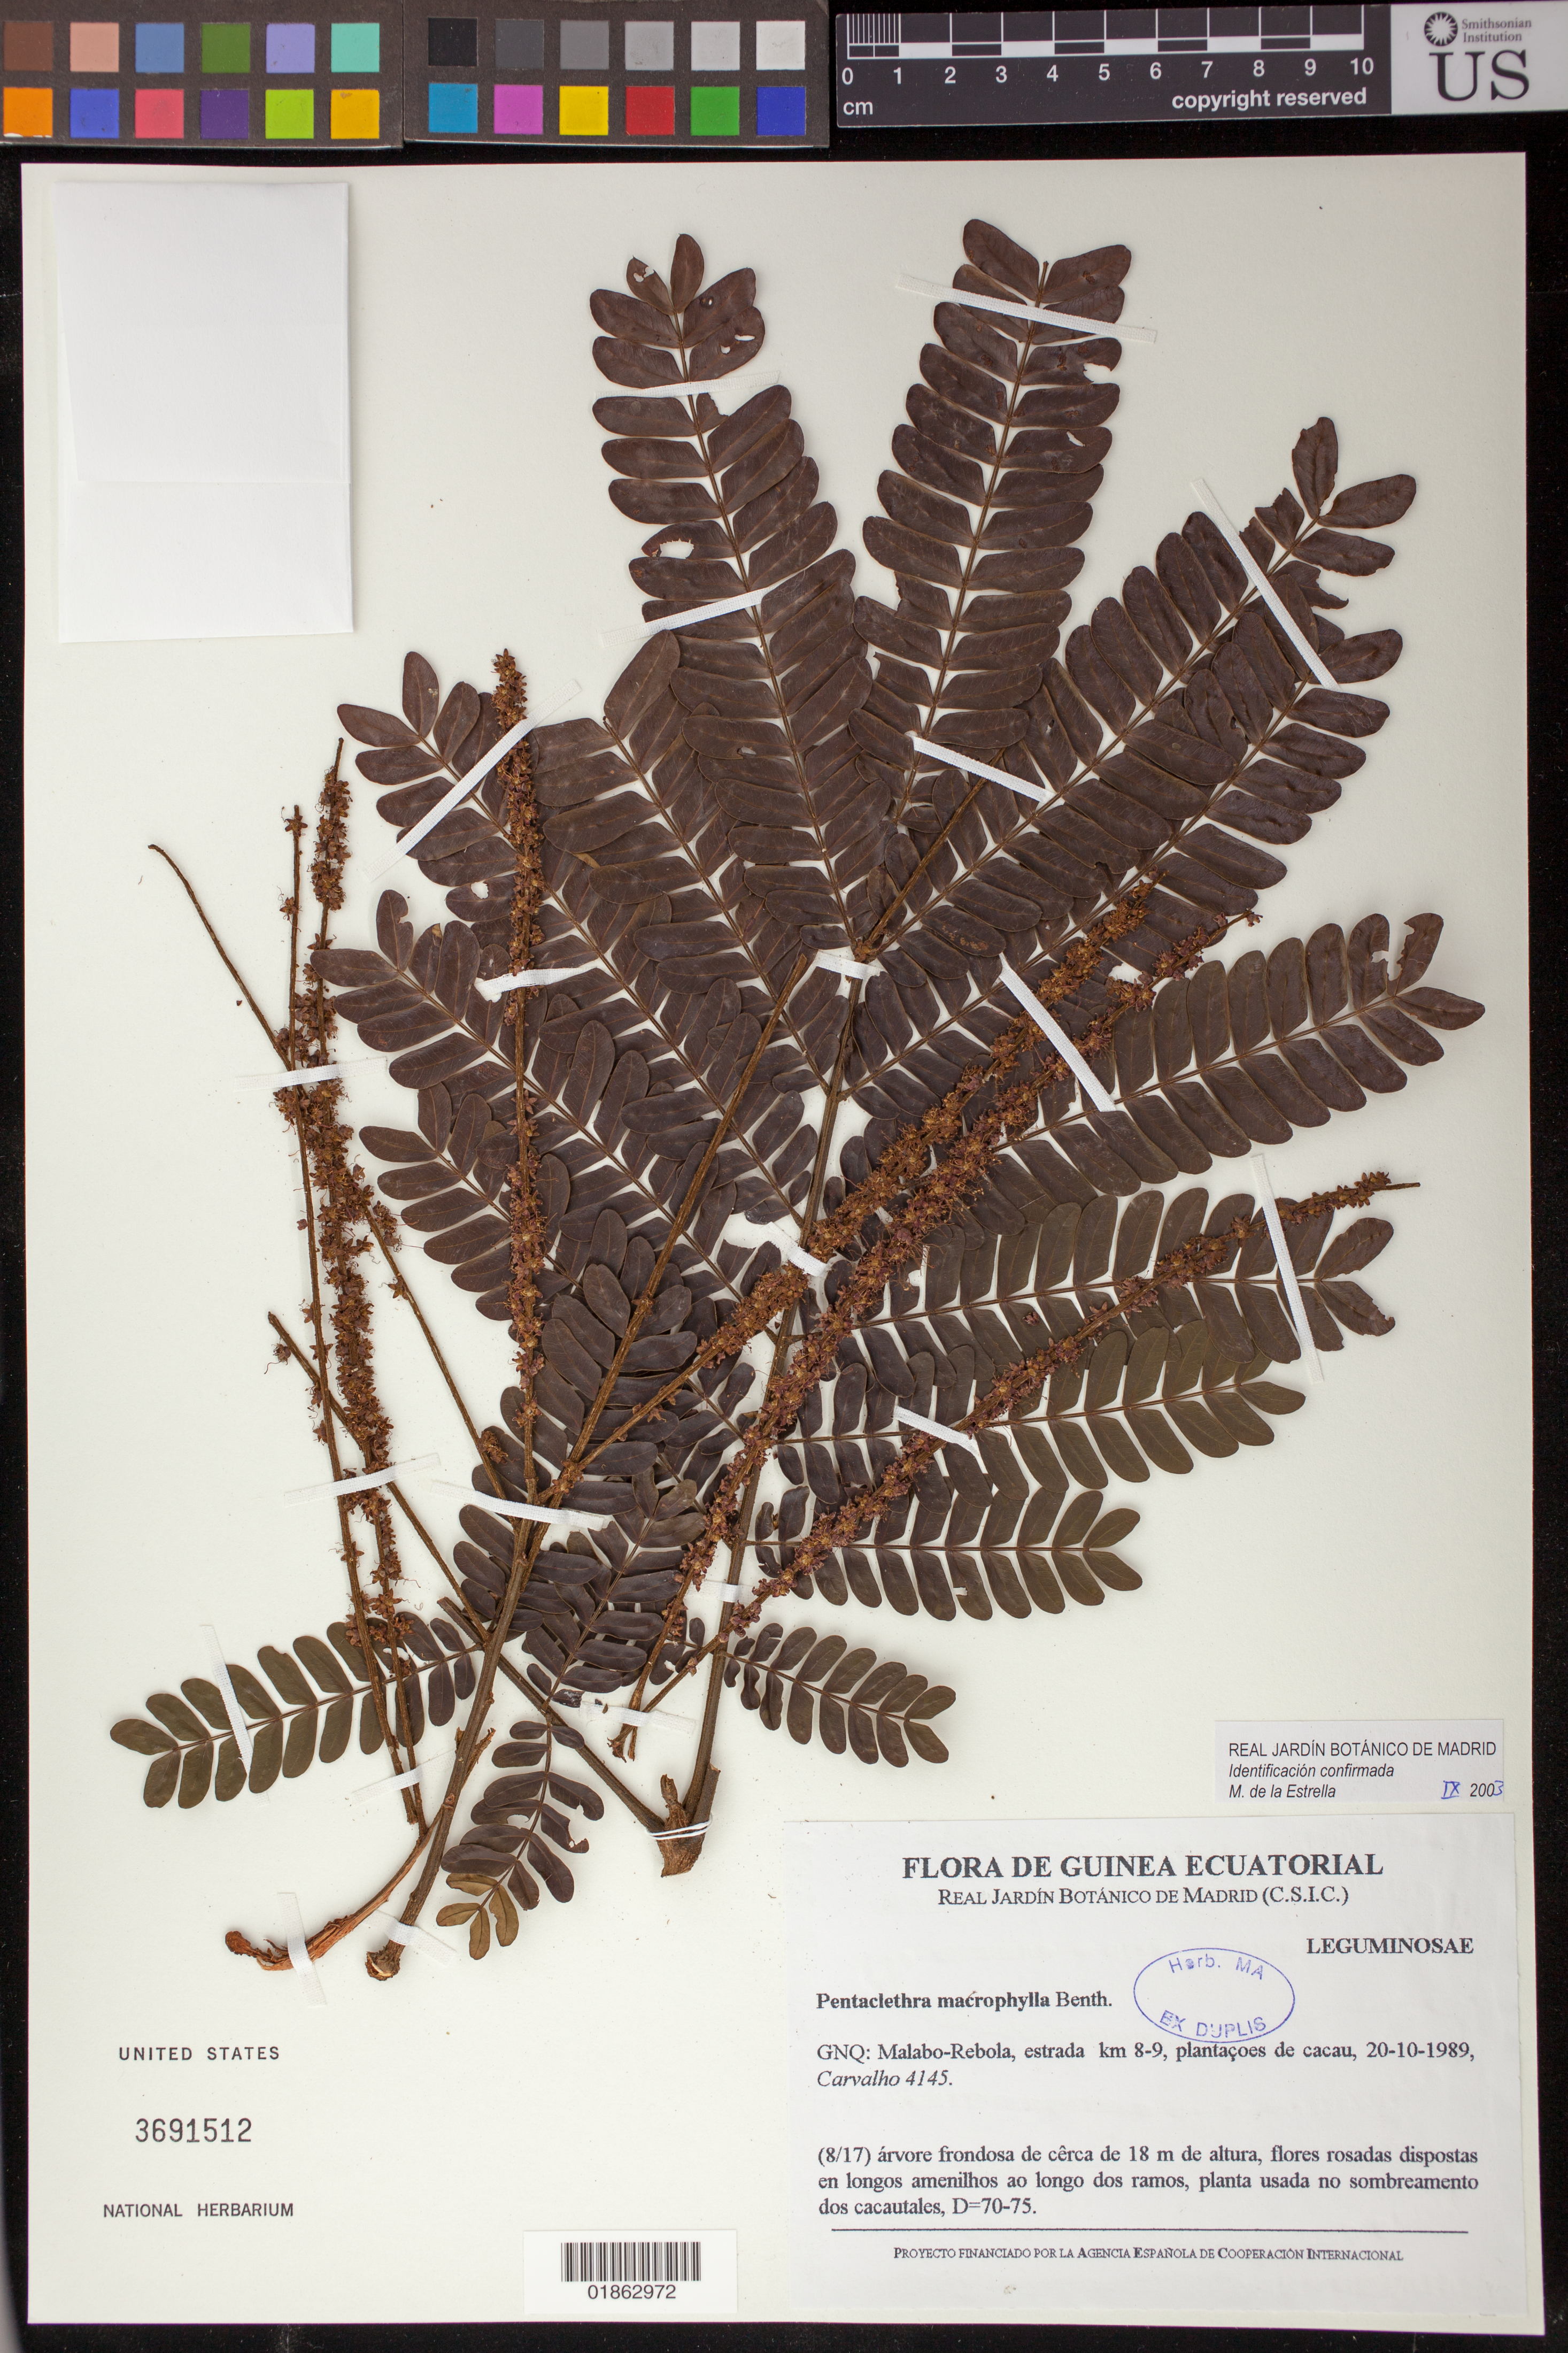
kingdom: Plantae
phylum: Tracheophyta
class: Magnoliopsida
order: Fabales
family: Fabaceae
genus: Pentaclethra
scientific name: Pentaclethra macrophylla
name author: Benth.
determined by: de la Estrella, M.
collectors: Carvalho, --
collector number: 4145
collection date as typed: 20-10-1989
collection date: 1989-10-20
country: Equatorial Guinea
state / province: Bioko Norte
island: Bioko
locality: Malabo - Rebola, estrada km 8-9, plantacoes de cacau.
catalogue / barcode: US 3691512